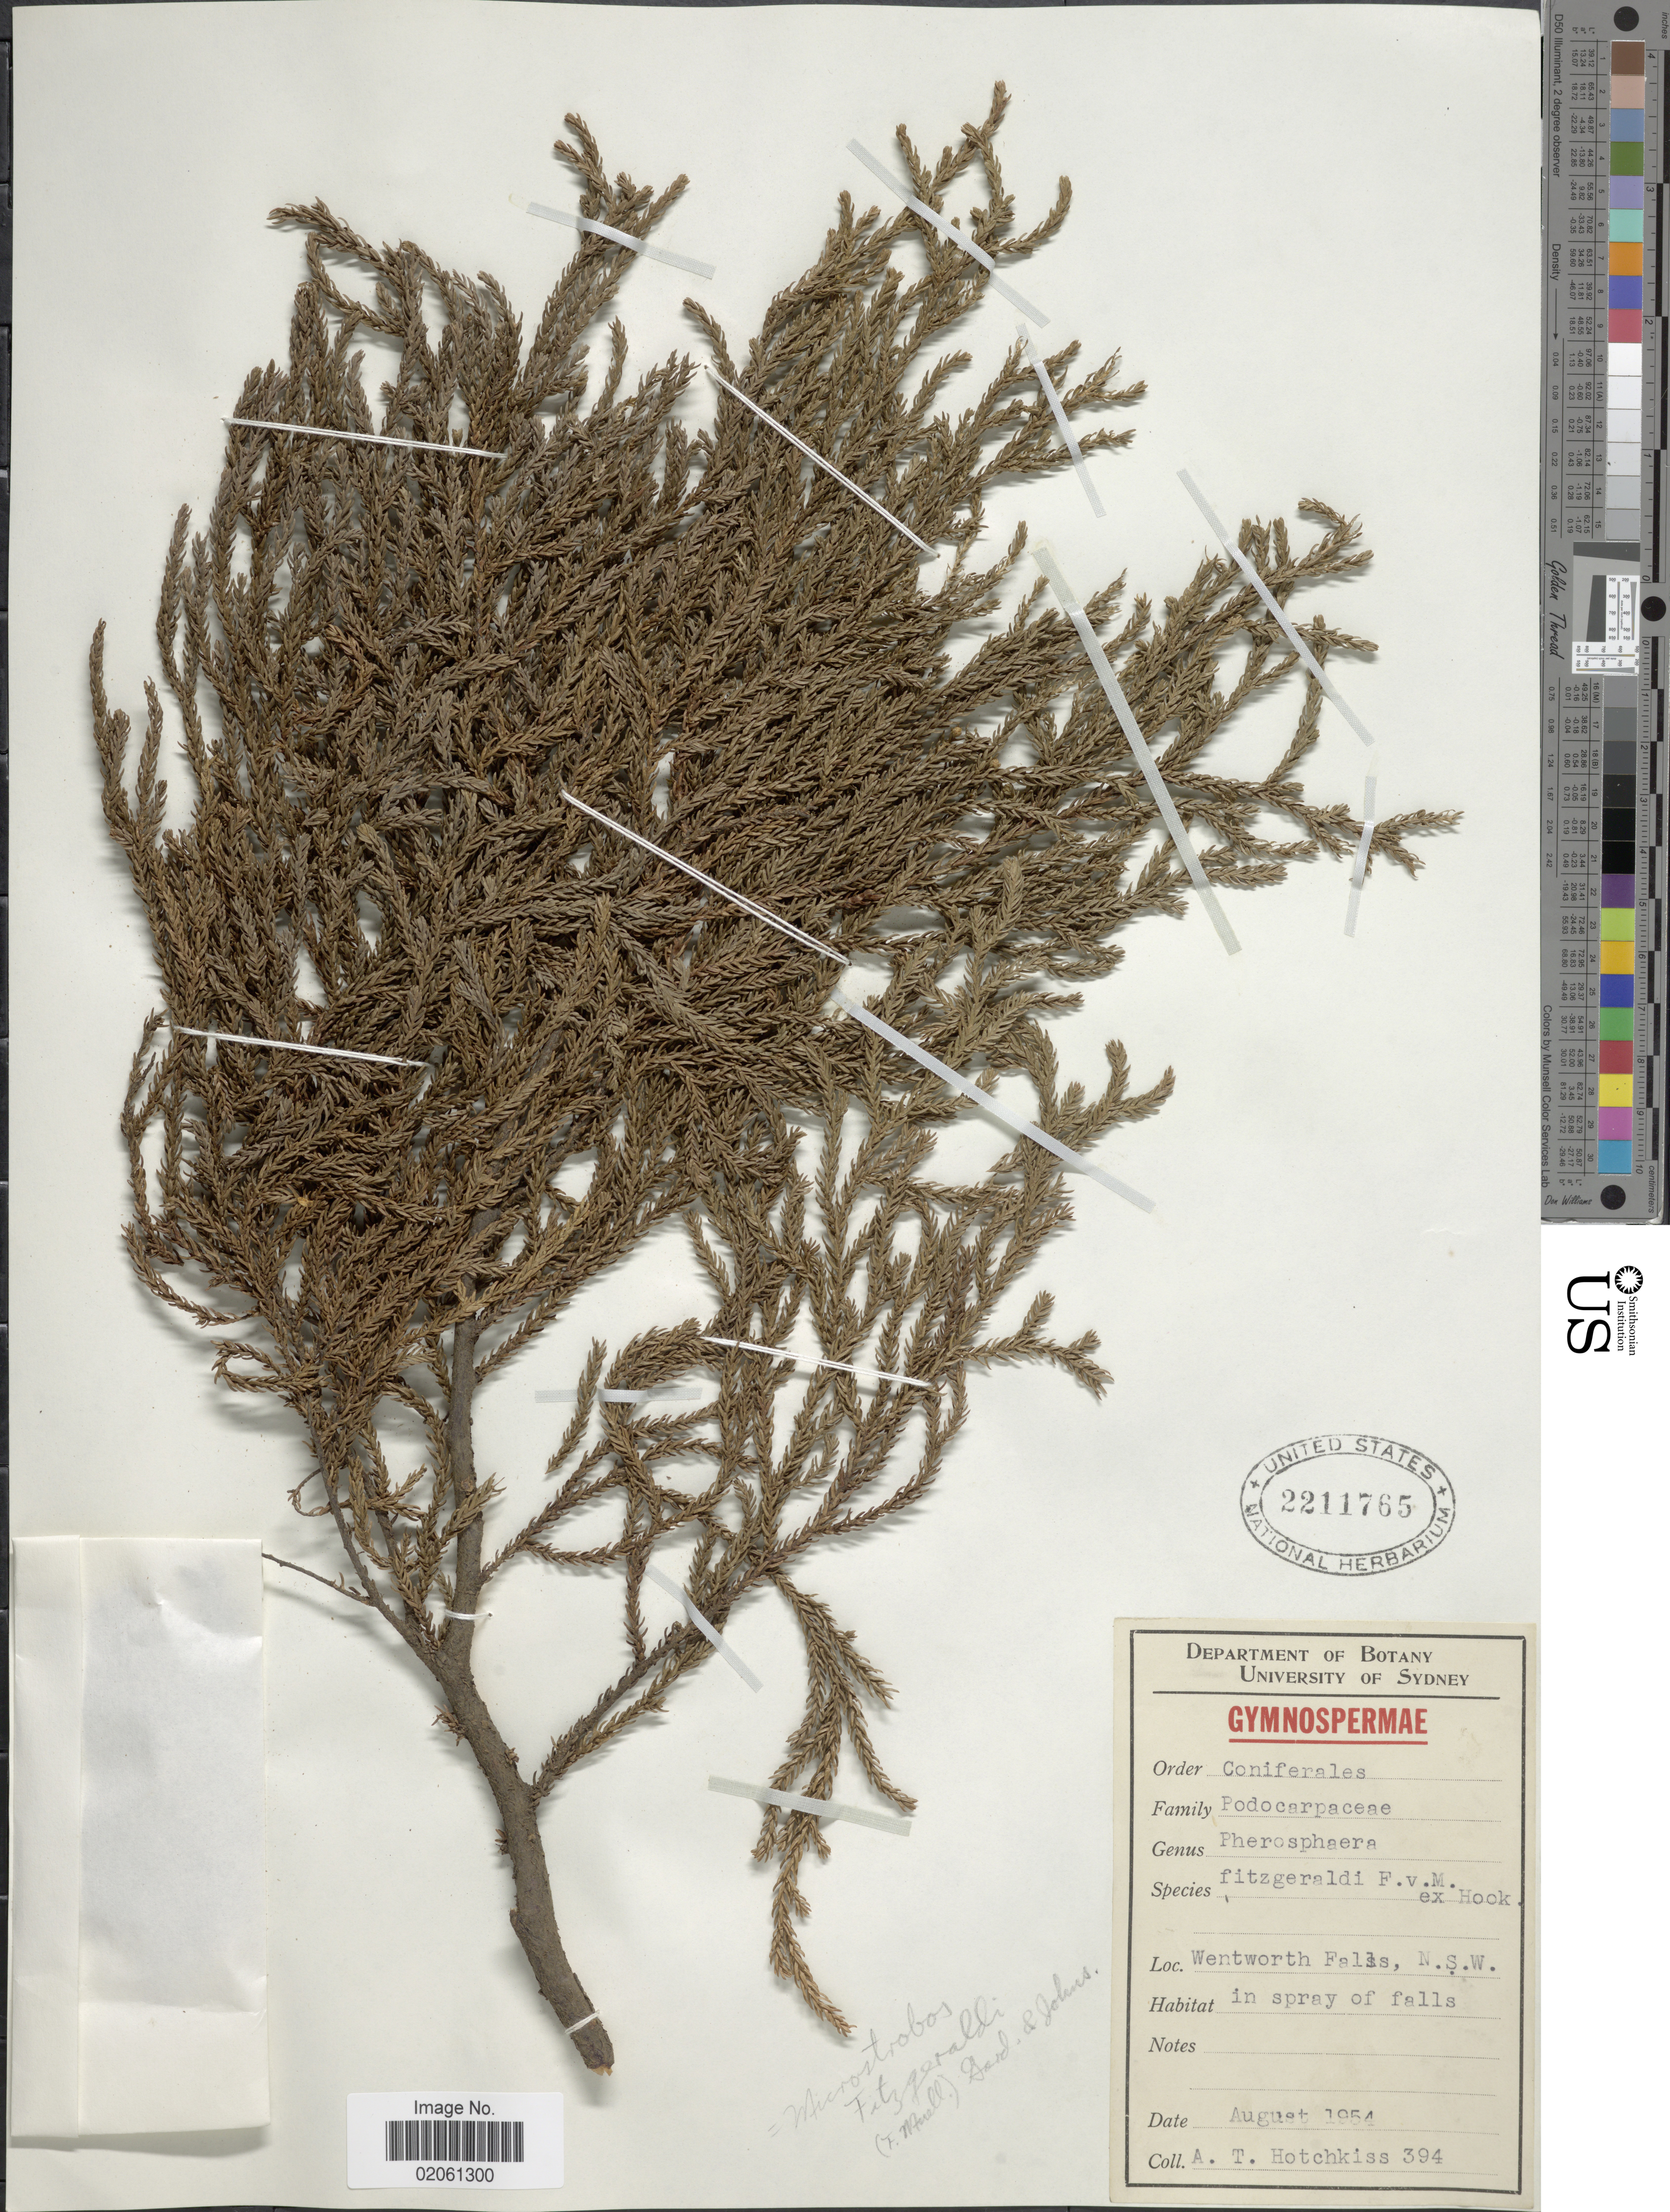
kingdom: Plantae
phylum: Tracheophyta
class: Pinopsida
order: Pinales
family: Podocarpaceae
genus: Microstrobos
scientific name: Microstrobos fitzgeraldii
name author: (F. Muell.) J. Garden & L.A.S. Johnson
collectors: A. Hotchkiss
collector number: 394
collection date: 1954-08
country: Australia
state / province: New South Wales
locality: Wentworth Falls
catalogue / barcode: US 2211765